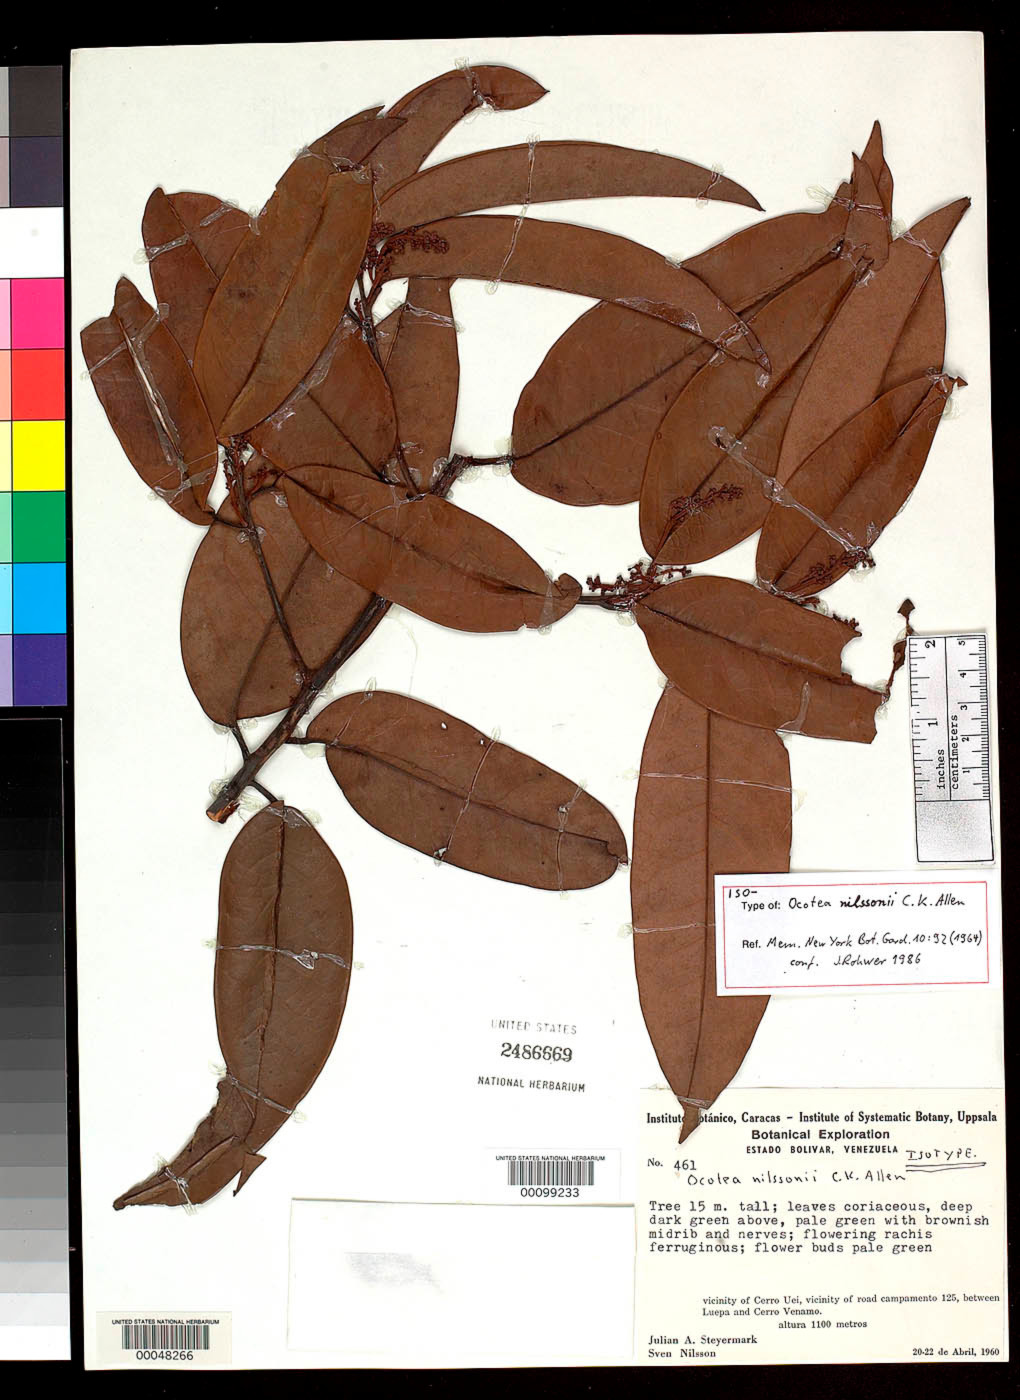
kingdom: Plantae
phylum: Tracheophyta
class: Magnoliopsida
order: Laurales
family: Lauraceae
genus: Ocotea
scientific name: Ocotea nilssonii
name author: C.K. Allen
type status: Isotype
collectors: J. Steyermark & Sv. Nilsson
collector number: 461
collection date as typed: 20 Apr 1960 to 22 Apr 1960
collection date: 1960-04-20/1960-04-22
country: Venezuela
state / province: Bolivar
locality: Vicinity of Cerro Uei, vicinity of road Campamento 125, between Luepa and Cerro Venamo.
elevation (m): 1100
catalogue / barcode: US 2486669